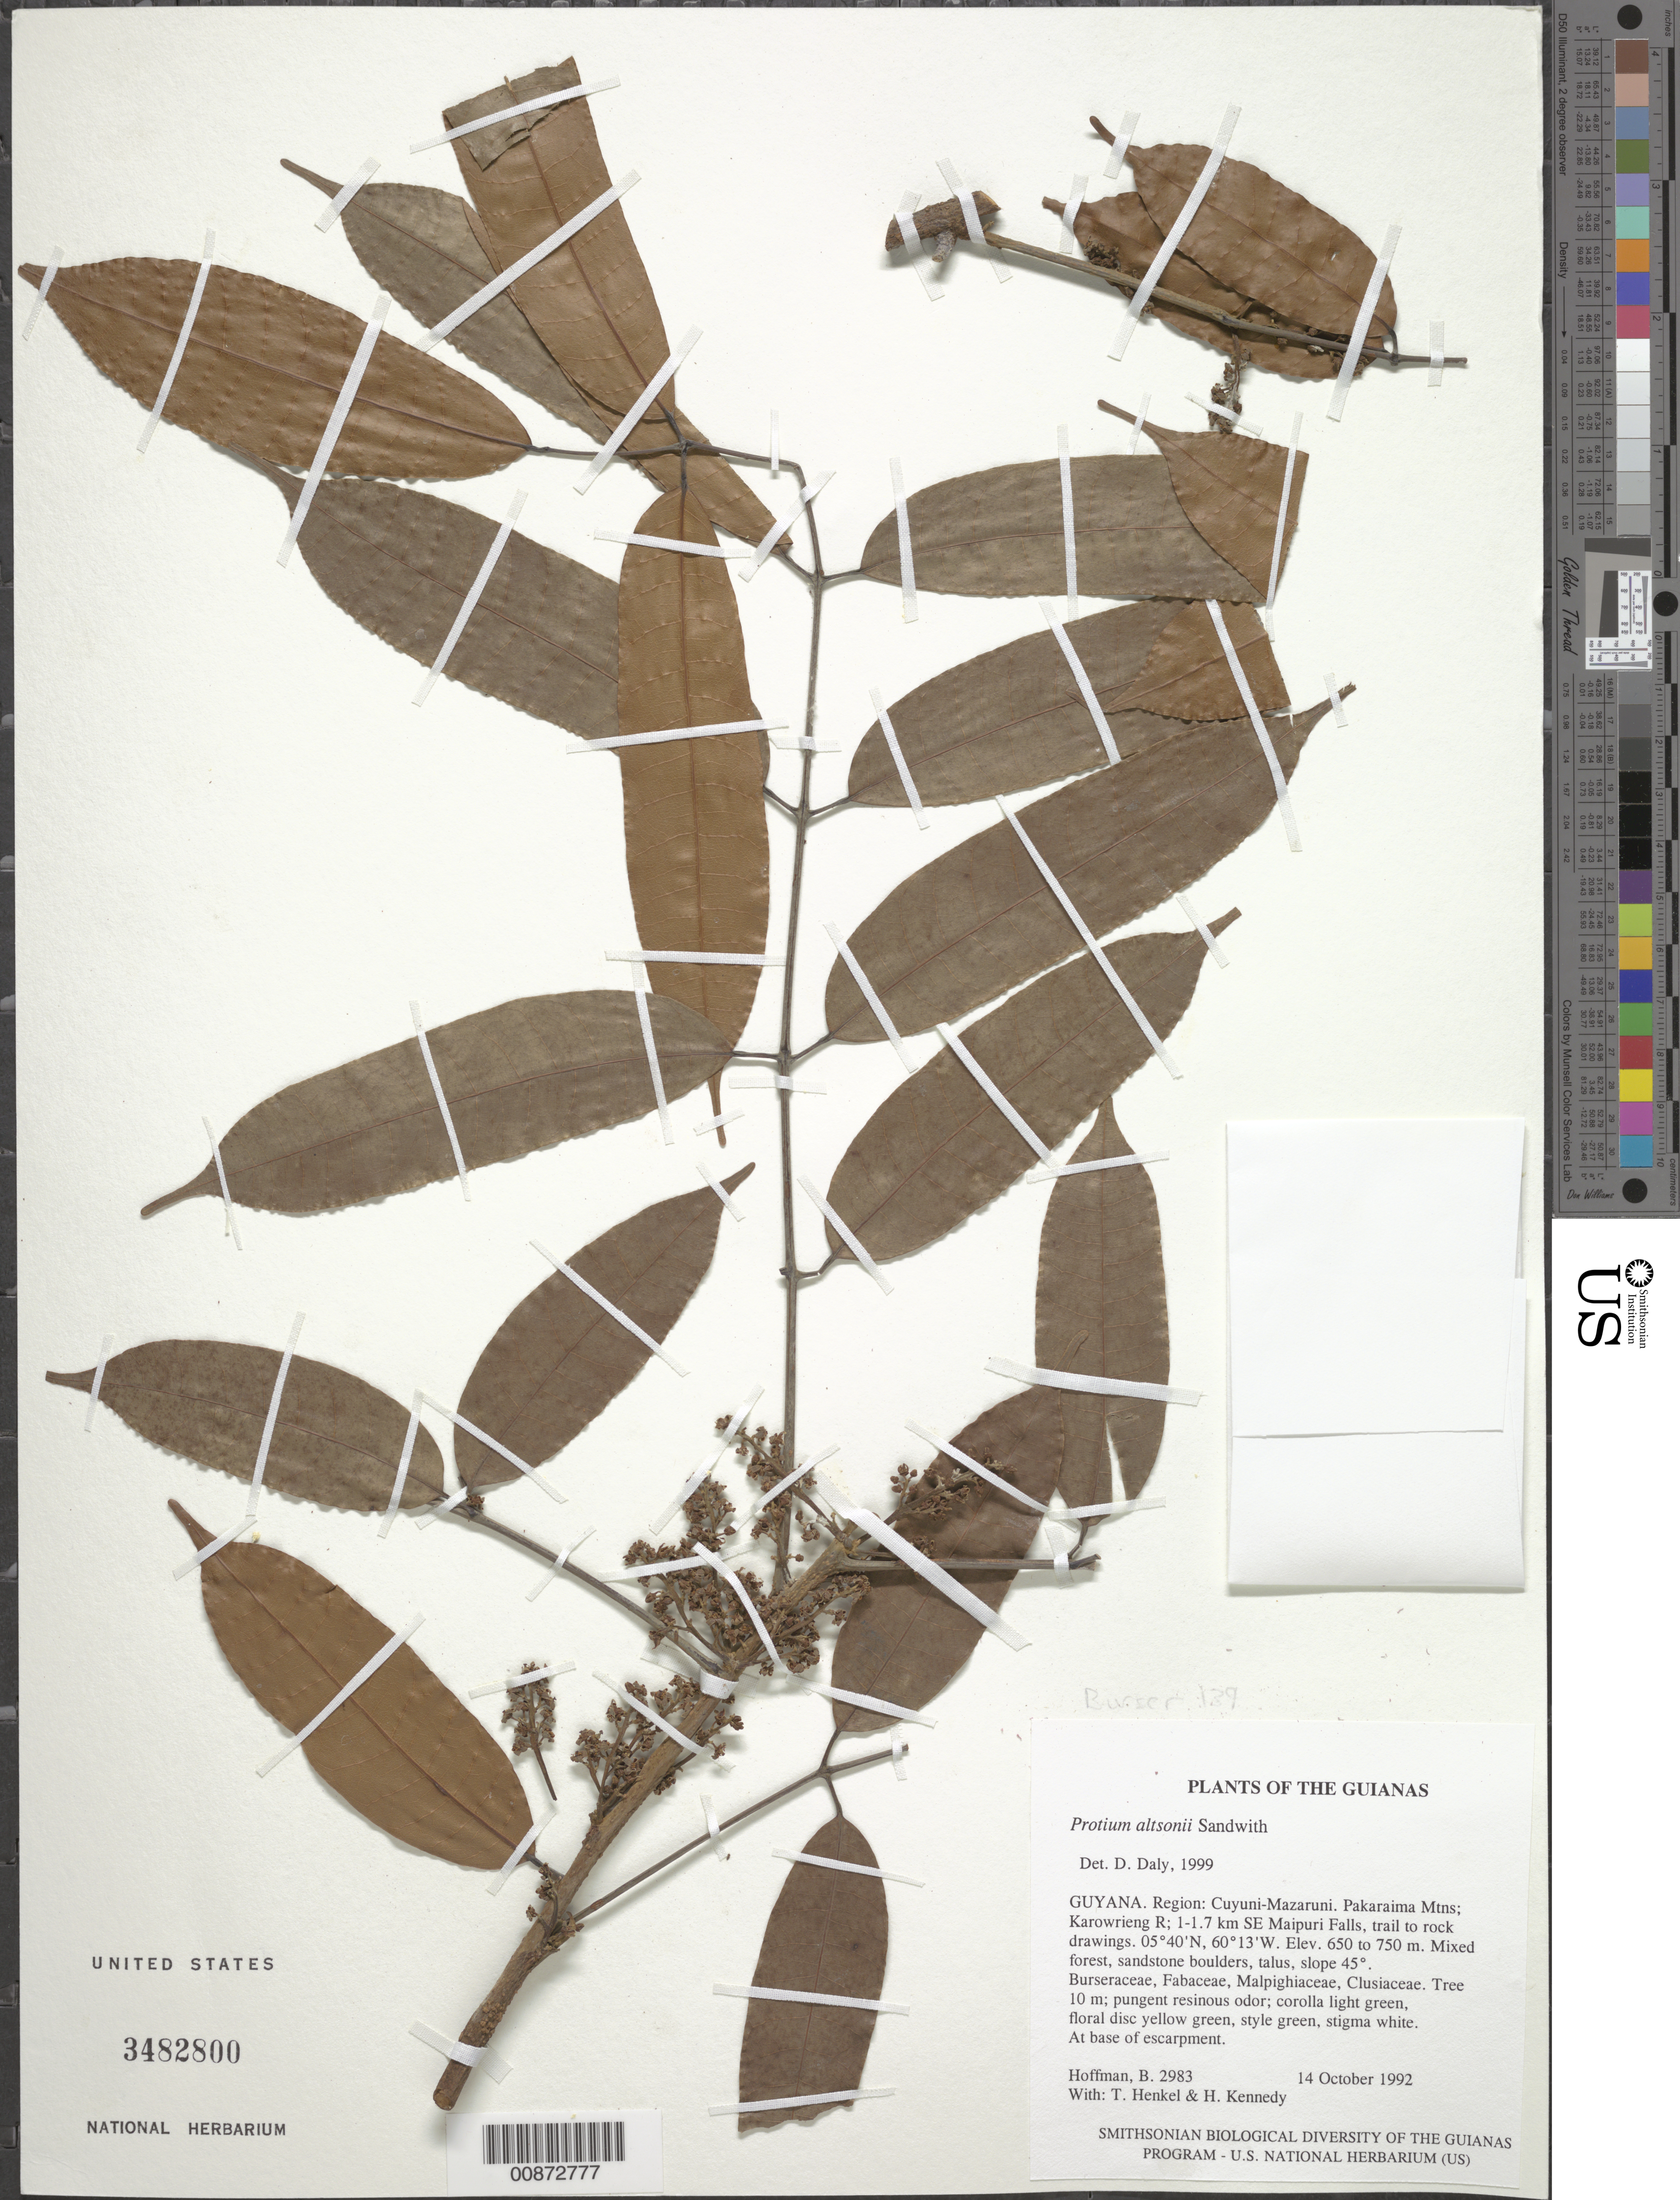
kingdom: Plantae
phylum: Tracheophyta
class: Magnoliopsida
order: Sapindales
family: Burseraceae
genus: Protium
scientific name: Protium altsonii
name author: Sandwith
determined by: Daly, D. C.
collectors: B. Hoffman, T. Henkel & H. Kennedy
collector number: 2983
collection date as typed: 14 October 1992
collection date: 1992-10-14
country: Guyana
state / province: Cuyuni-Mazaruni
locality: Pakaraima Mountains; Karowrieng River; 1-1.7 km SE of Maipuri Falls, trail to rock drawings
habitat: Mixed forest, sandstone boulders, talus, slope 45°. Burseraceae, Fabaceae, Malpighiaceae, Clusiaceae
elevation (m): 650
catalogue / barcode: US 3482800